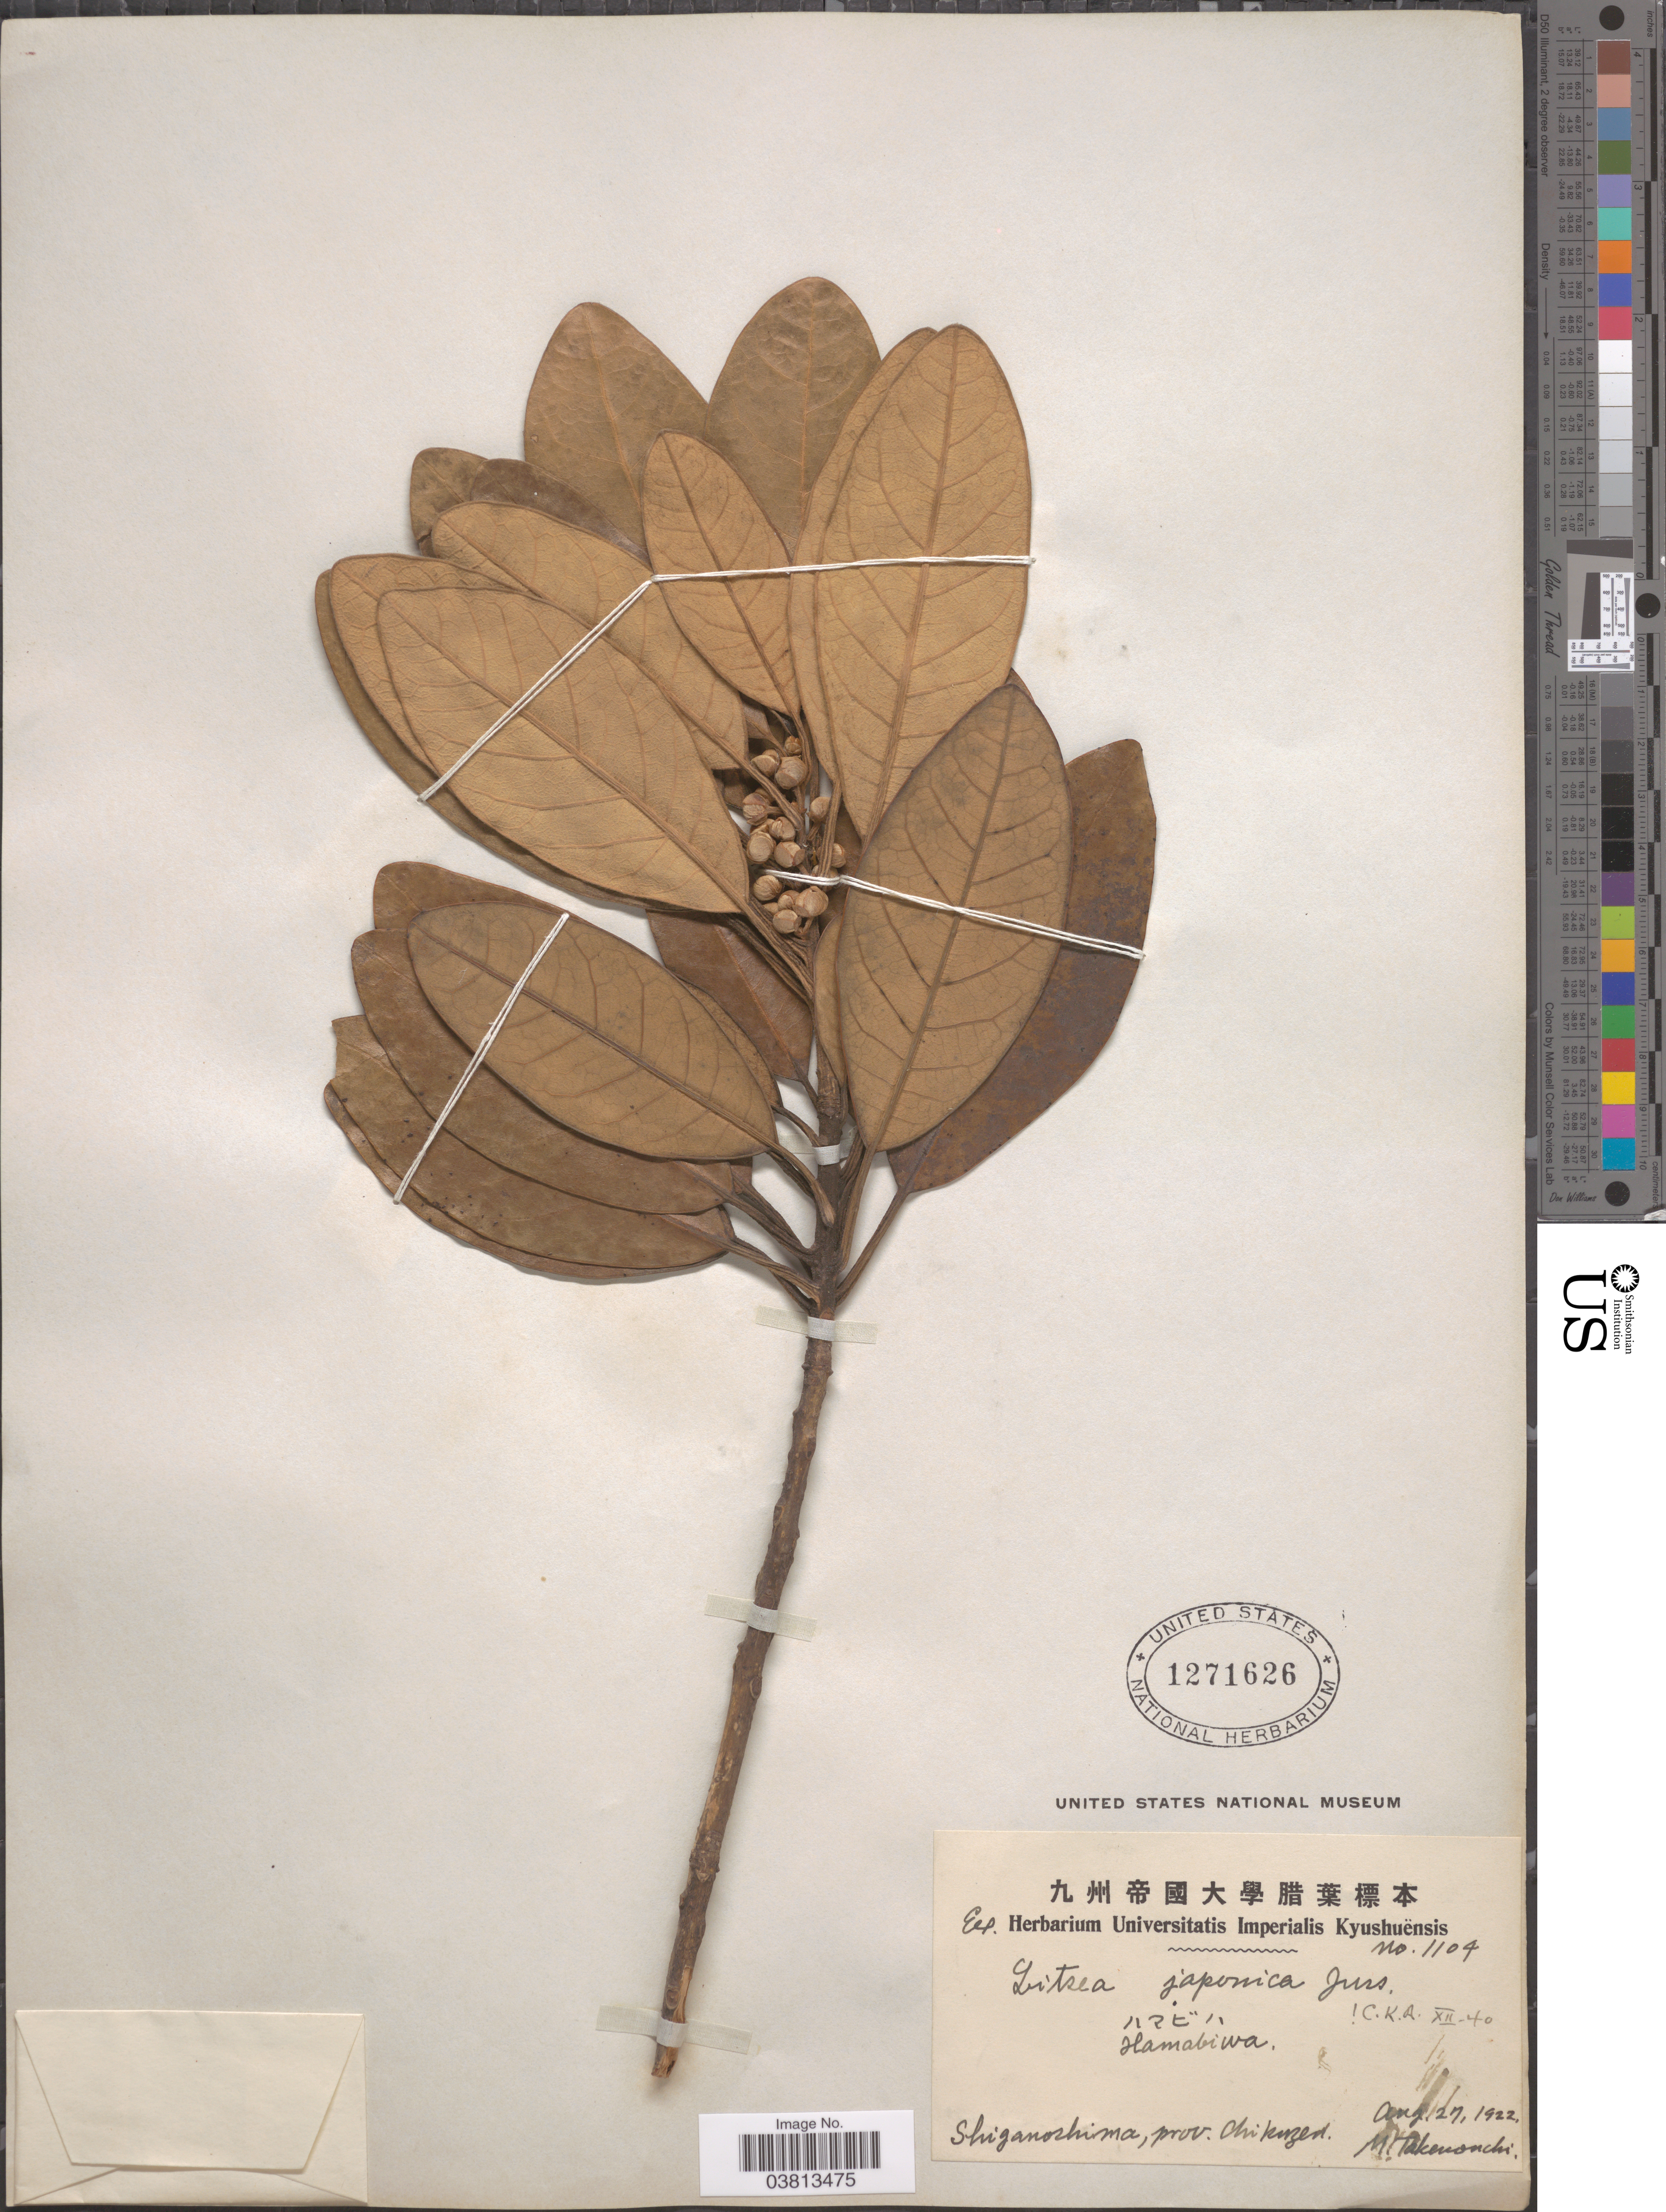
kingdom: Plantae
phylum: Tracheophyta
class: Magnoliopsida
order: Laurales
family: Lauraceae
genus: Litsea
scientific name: Litsea japonica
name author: (Thunb.) Juss.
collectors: M. Takenonchi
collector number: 1104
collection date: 1922-08-27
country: Japan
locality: Shiganoshima, prov. Chikuzen.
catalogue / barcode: US 1271626